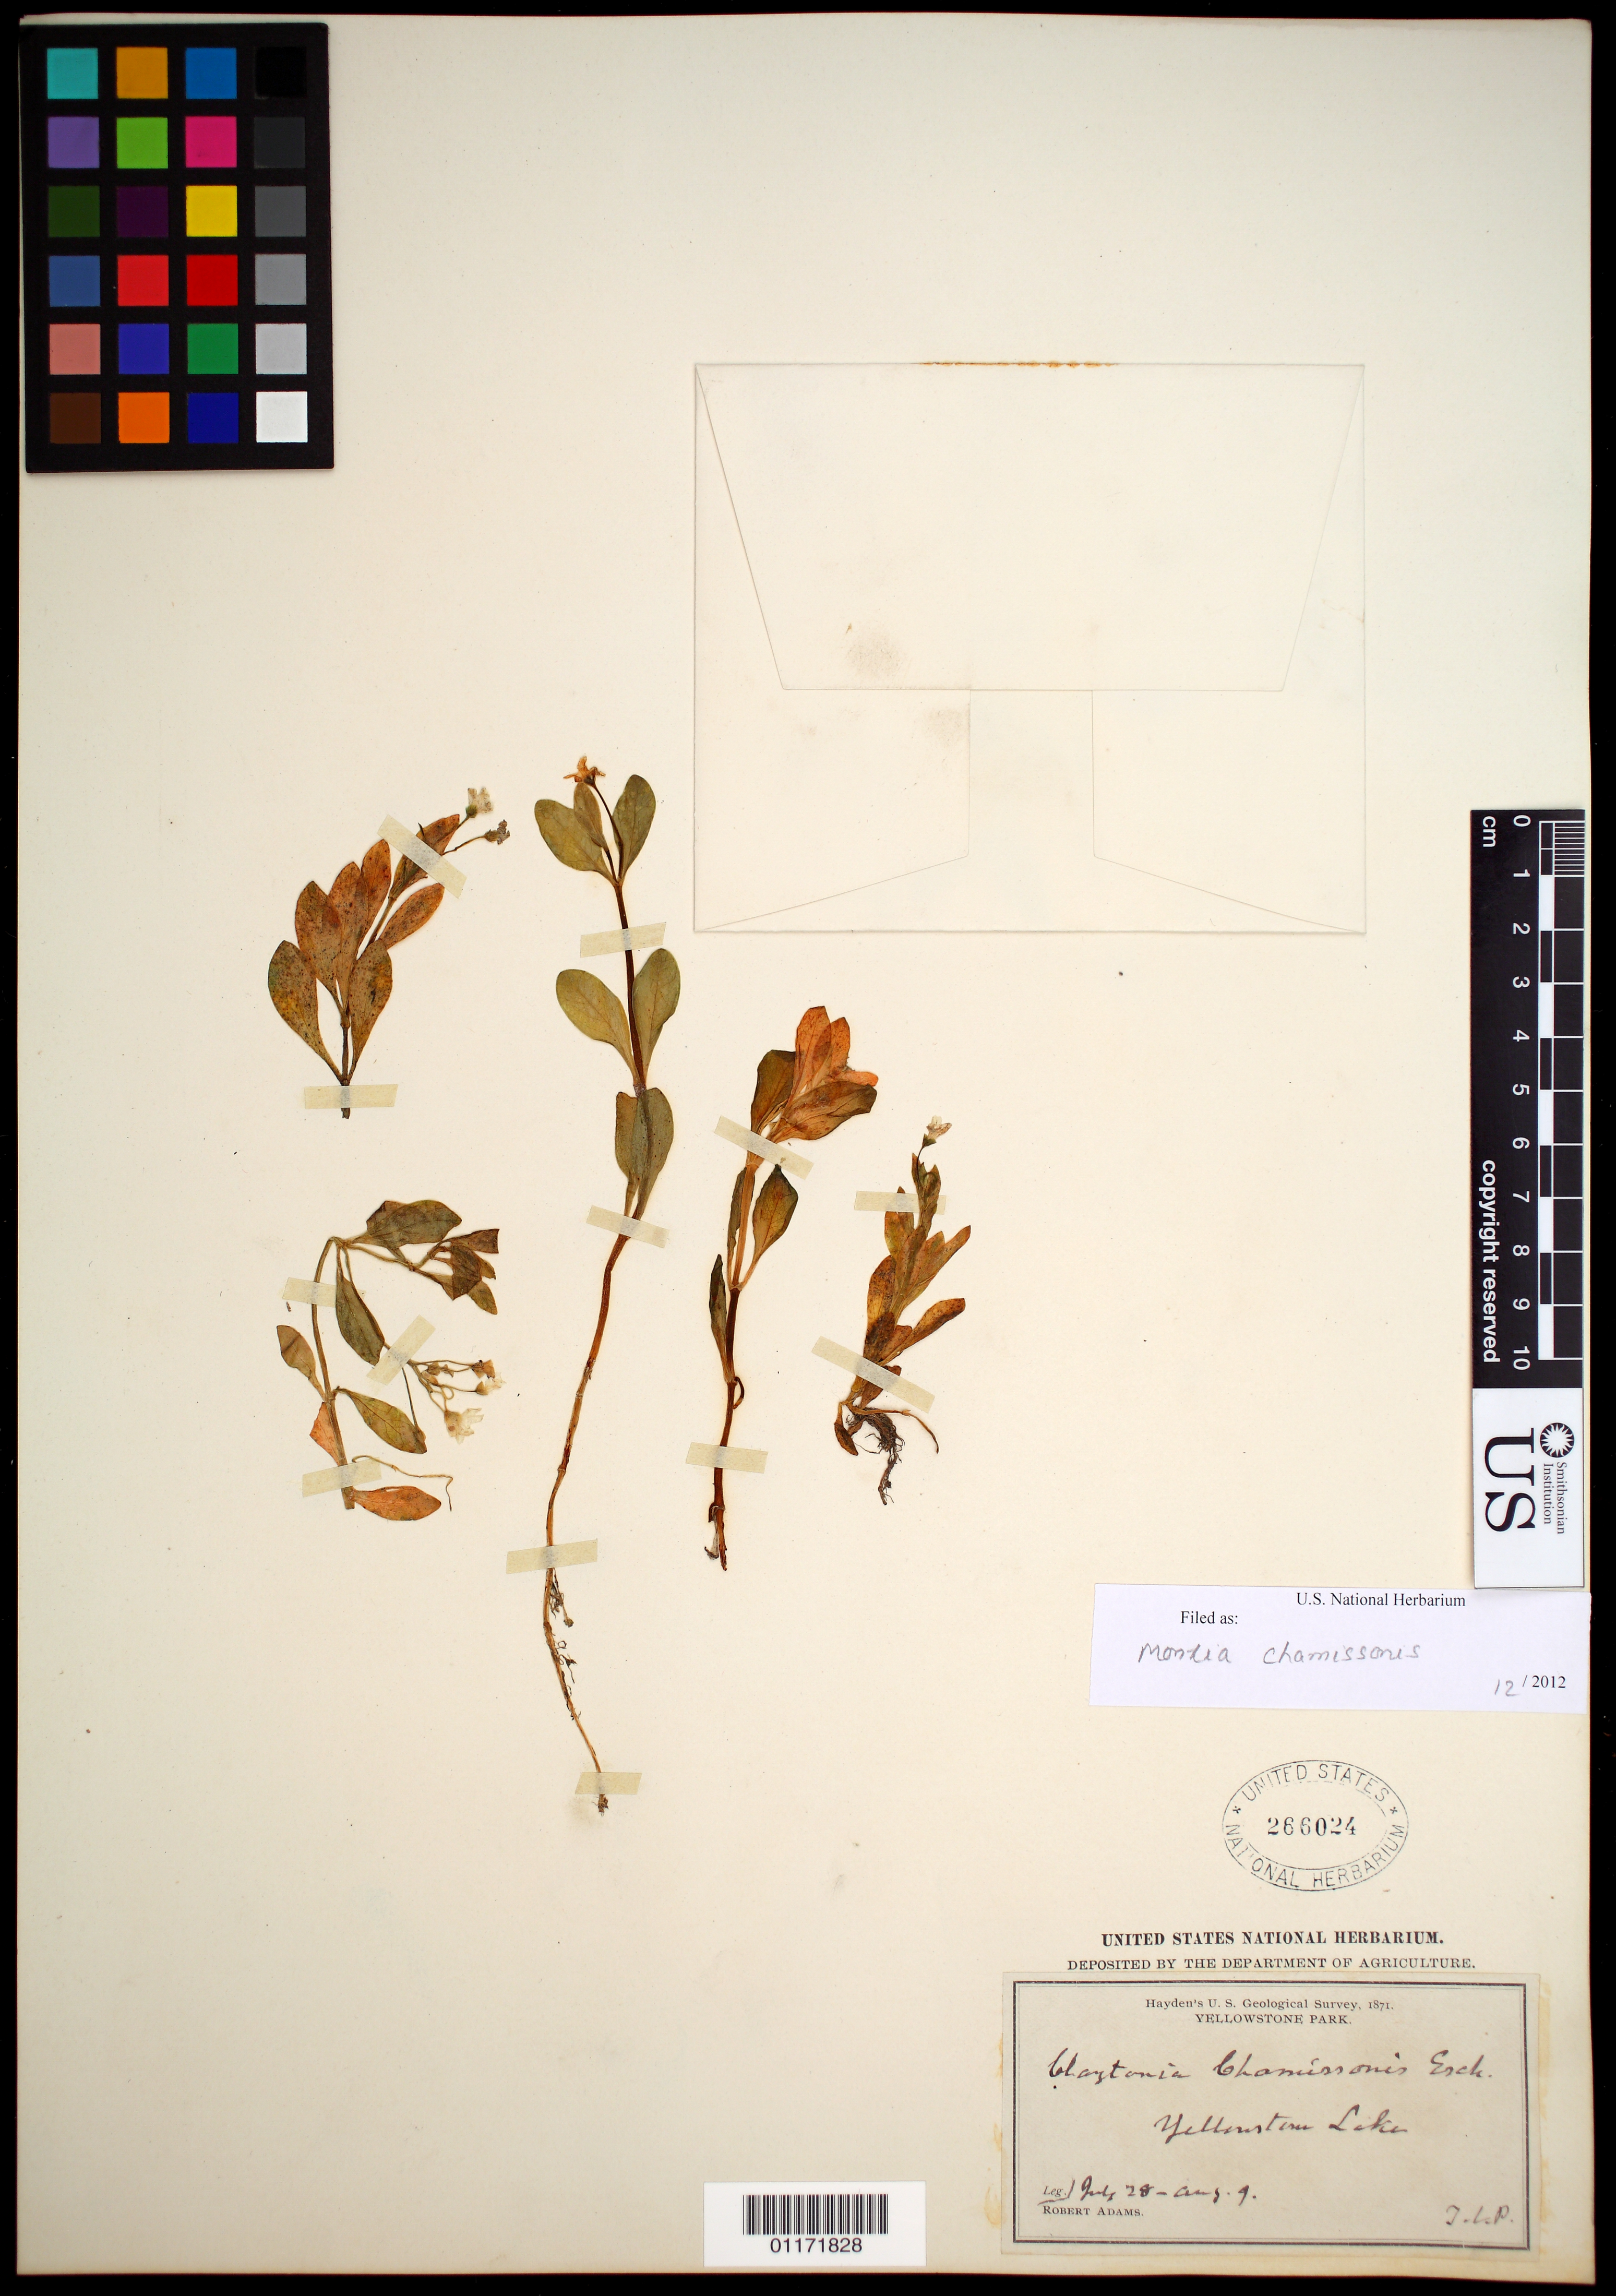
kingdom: Plantae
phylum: Tracheophyta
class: Magnoliopsida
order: Caryophyllales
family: Montiaceae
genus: Montia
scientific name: Montia chamissoi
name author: (Ledeb. ex Spreng.) Greene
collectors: R. Adams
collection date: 1871-07-28/1871-08-09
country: United States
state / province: Wyoming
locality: Yellowstone Lake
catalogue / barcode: US 266024